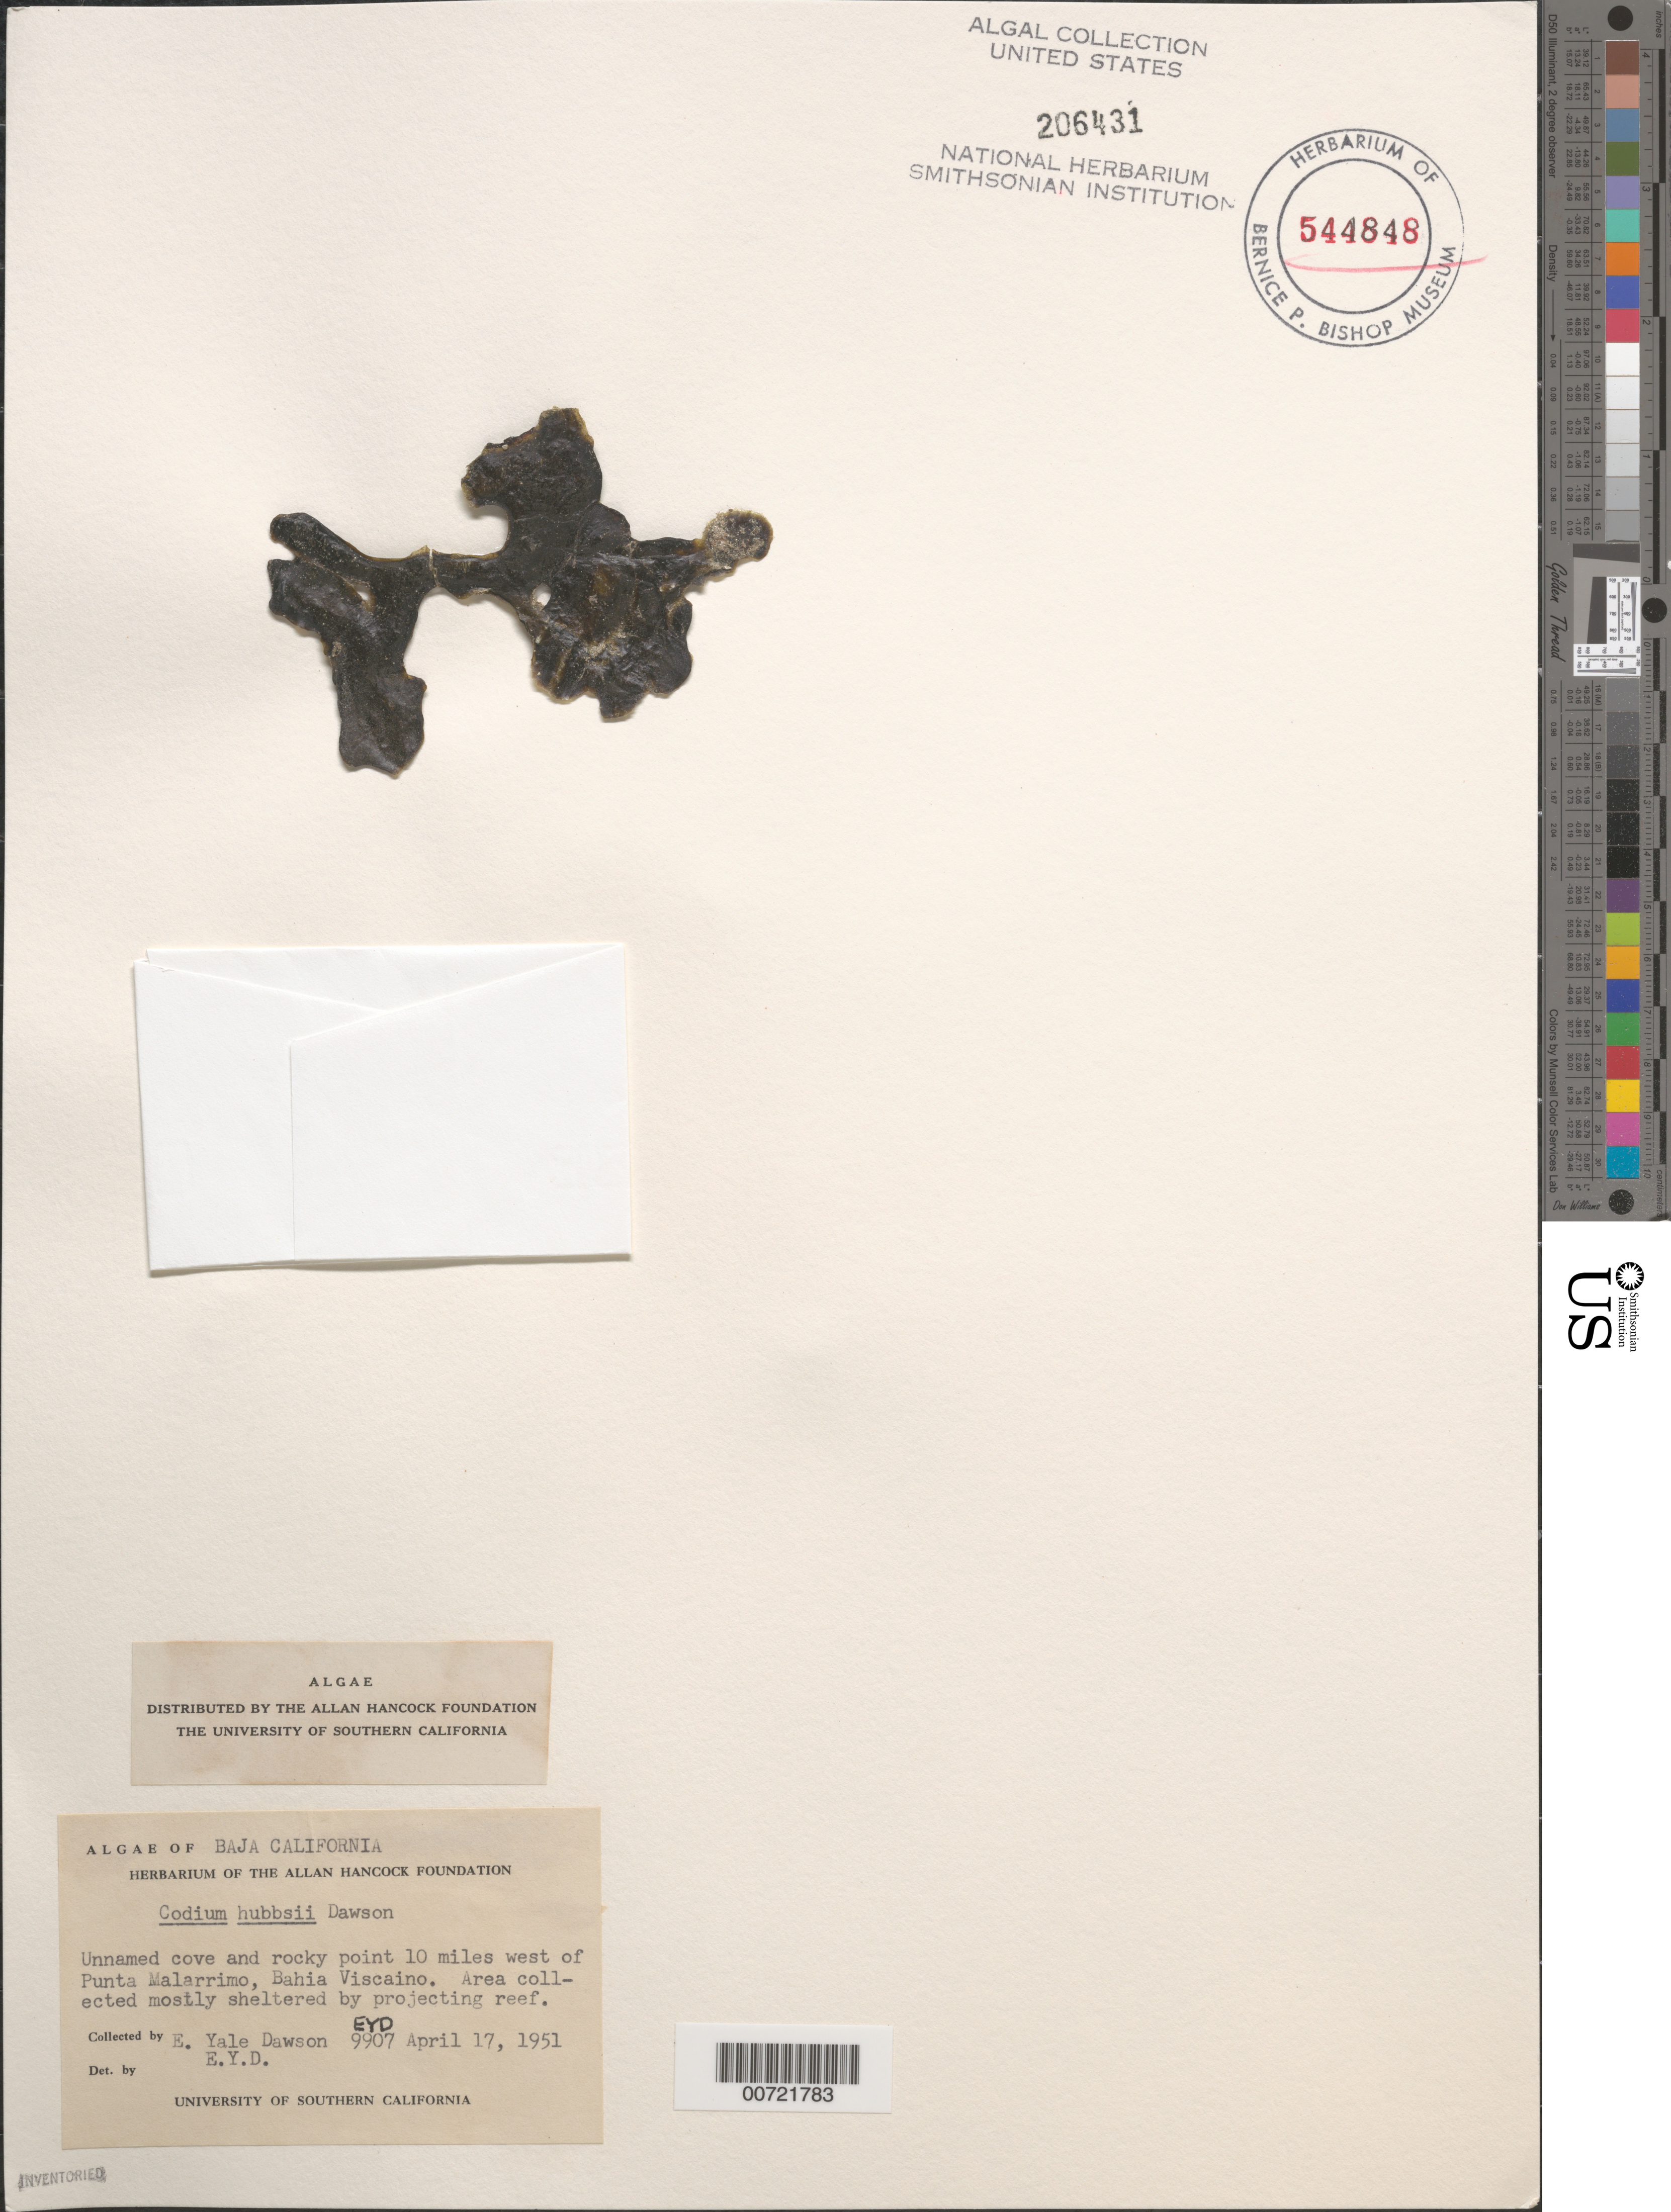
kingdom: Plantae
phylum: Chlorophyta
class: Ulvophyceae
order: Bryopsidales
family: Codiaceae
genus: Codium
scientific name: Codium hubbsii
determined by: Dawson, E. Y.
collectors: E. Y. Dawson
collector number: EYD 9907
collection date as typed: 17 Apr 1951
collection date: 1951-04-17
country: Mexico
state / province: Baja California Sur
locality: Bahia Sebastian Vizcaino (Bahia Viscaino), 10 miles west of Punta Malarrimo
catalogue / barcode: US 206431